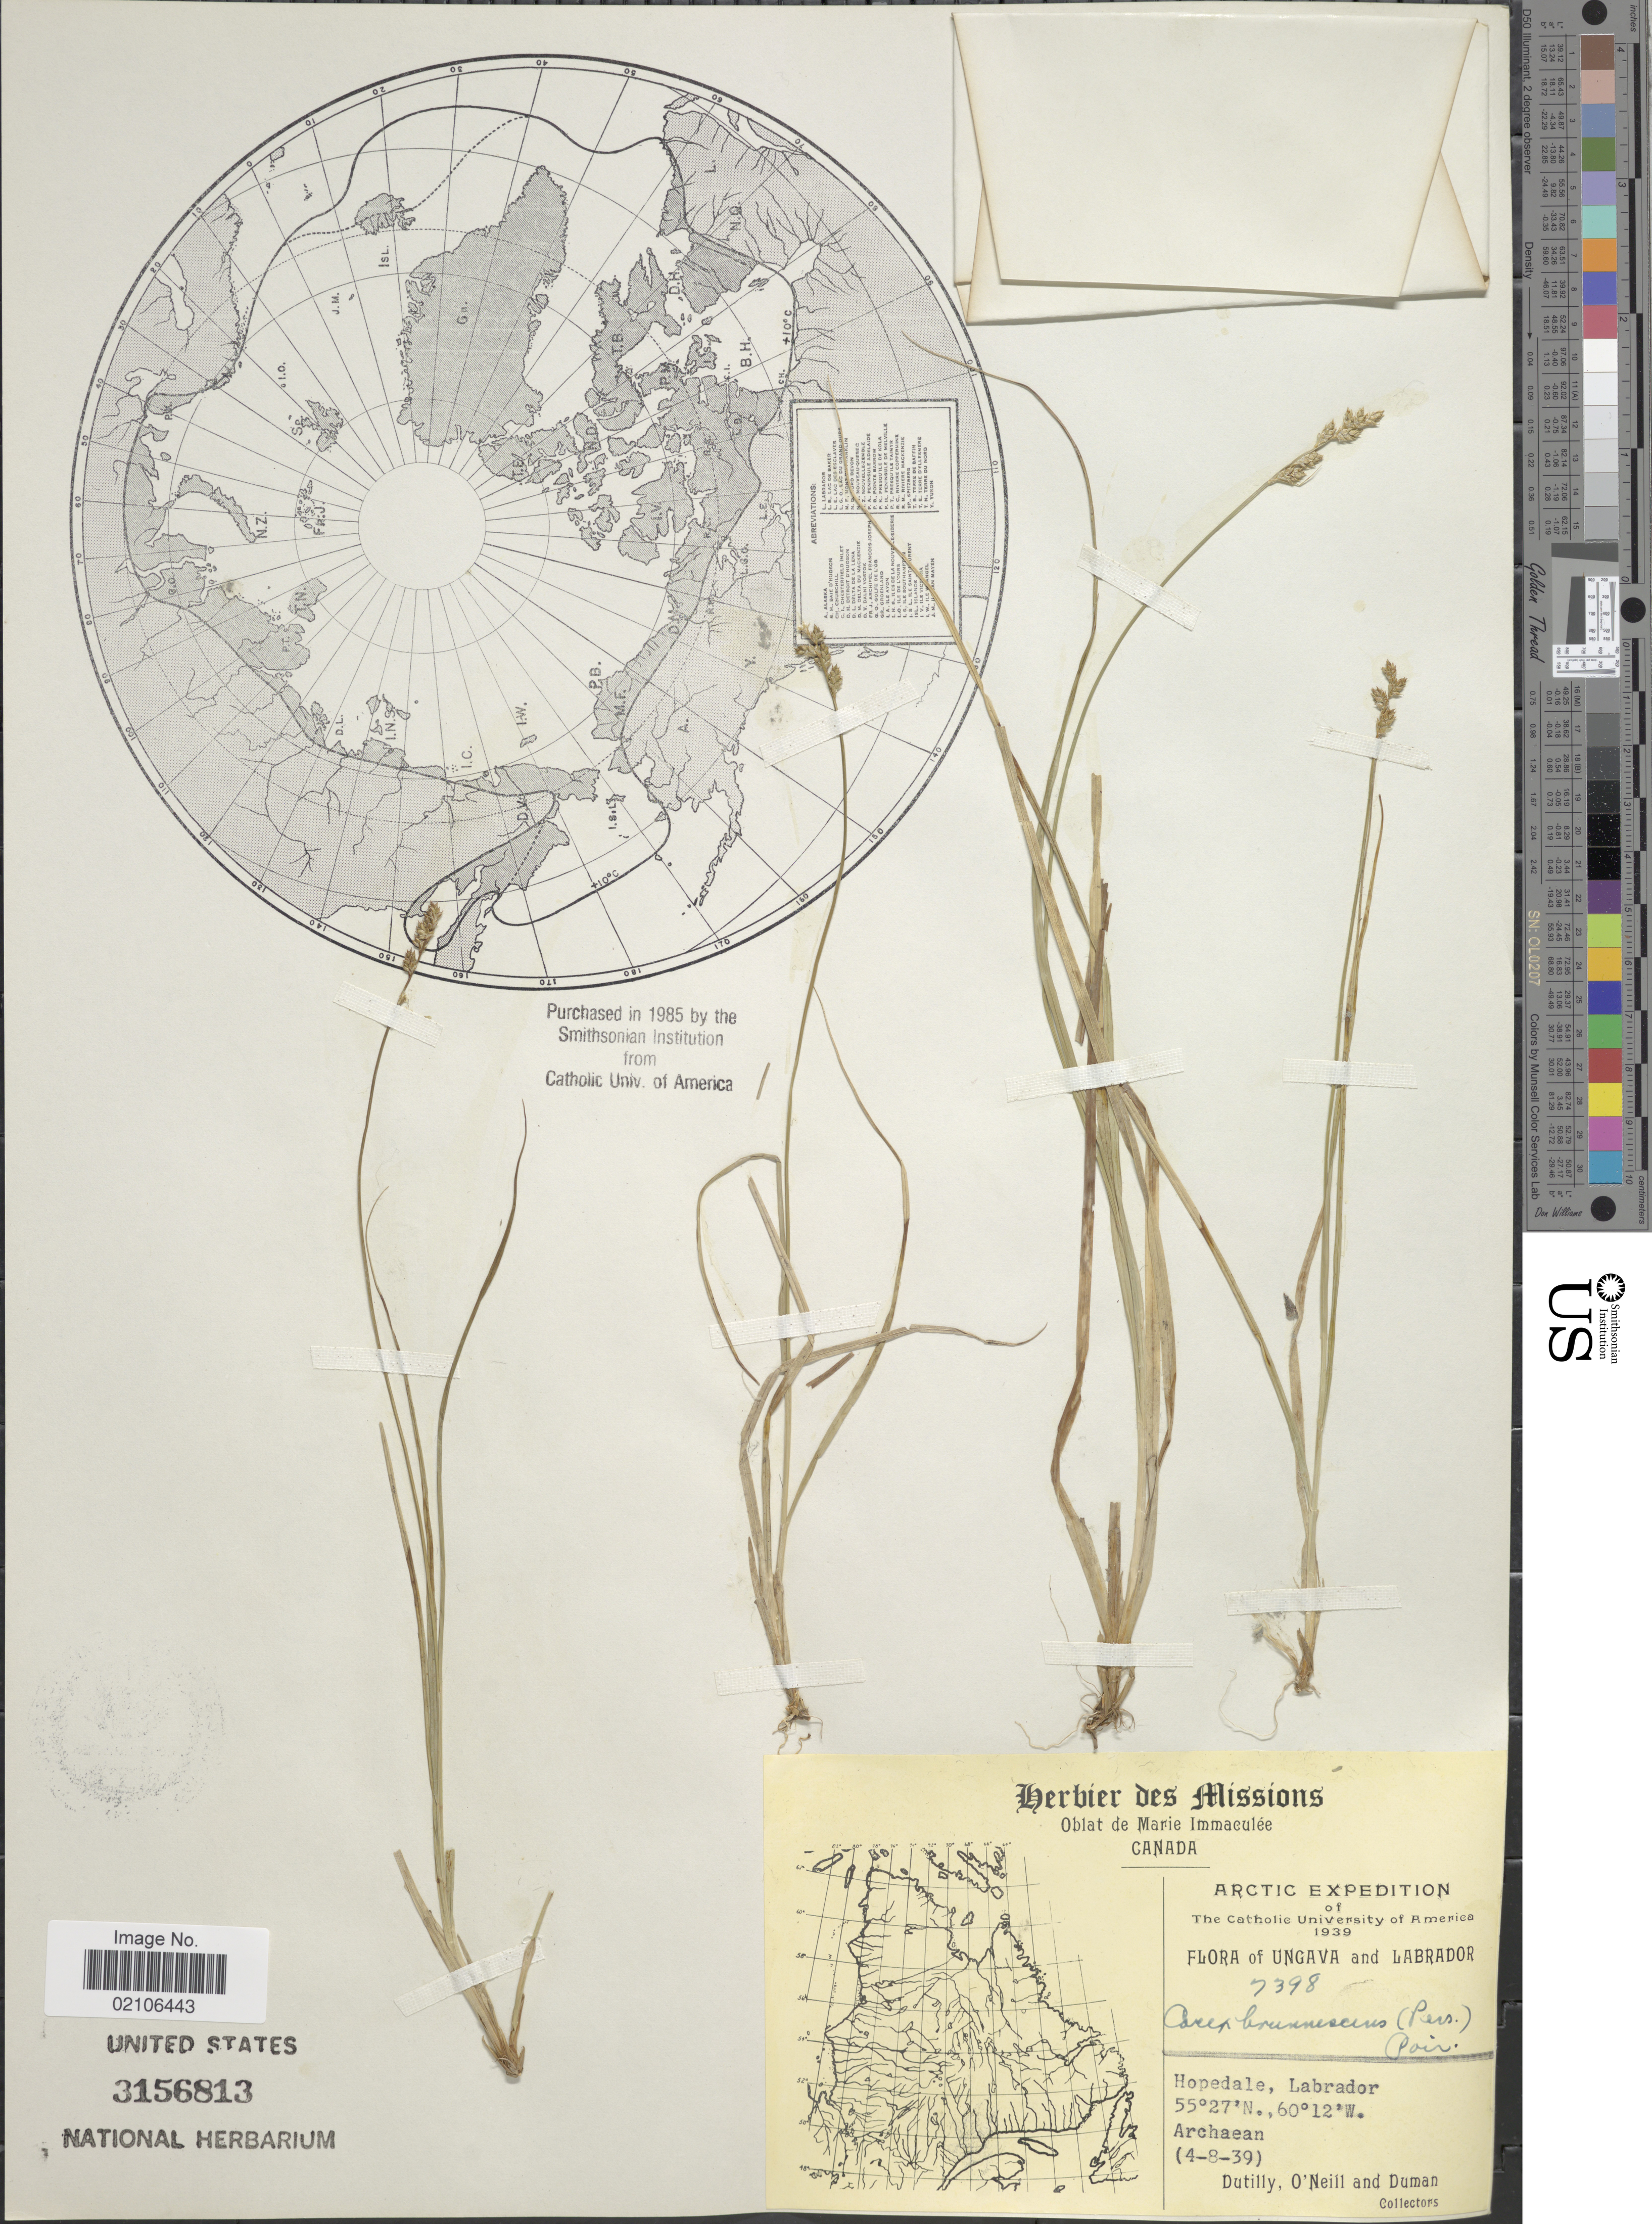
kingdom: Plantae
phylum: Tracheophyta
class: Liliopsida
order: Poales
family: Cyperaceae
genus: Carex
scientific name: Carex brunnescens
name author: (Pers.) Poir.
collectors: -. Dutilly, O' Neill & -. Duman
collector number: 7398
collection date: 1939-08-04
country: Canada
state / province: Newfoundland and Labrador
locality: Arctic, Ungava and Labrador, Hopedale, Labrador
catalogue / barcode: US 3156813